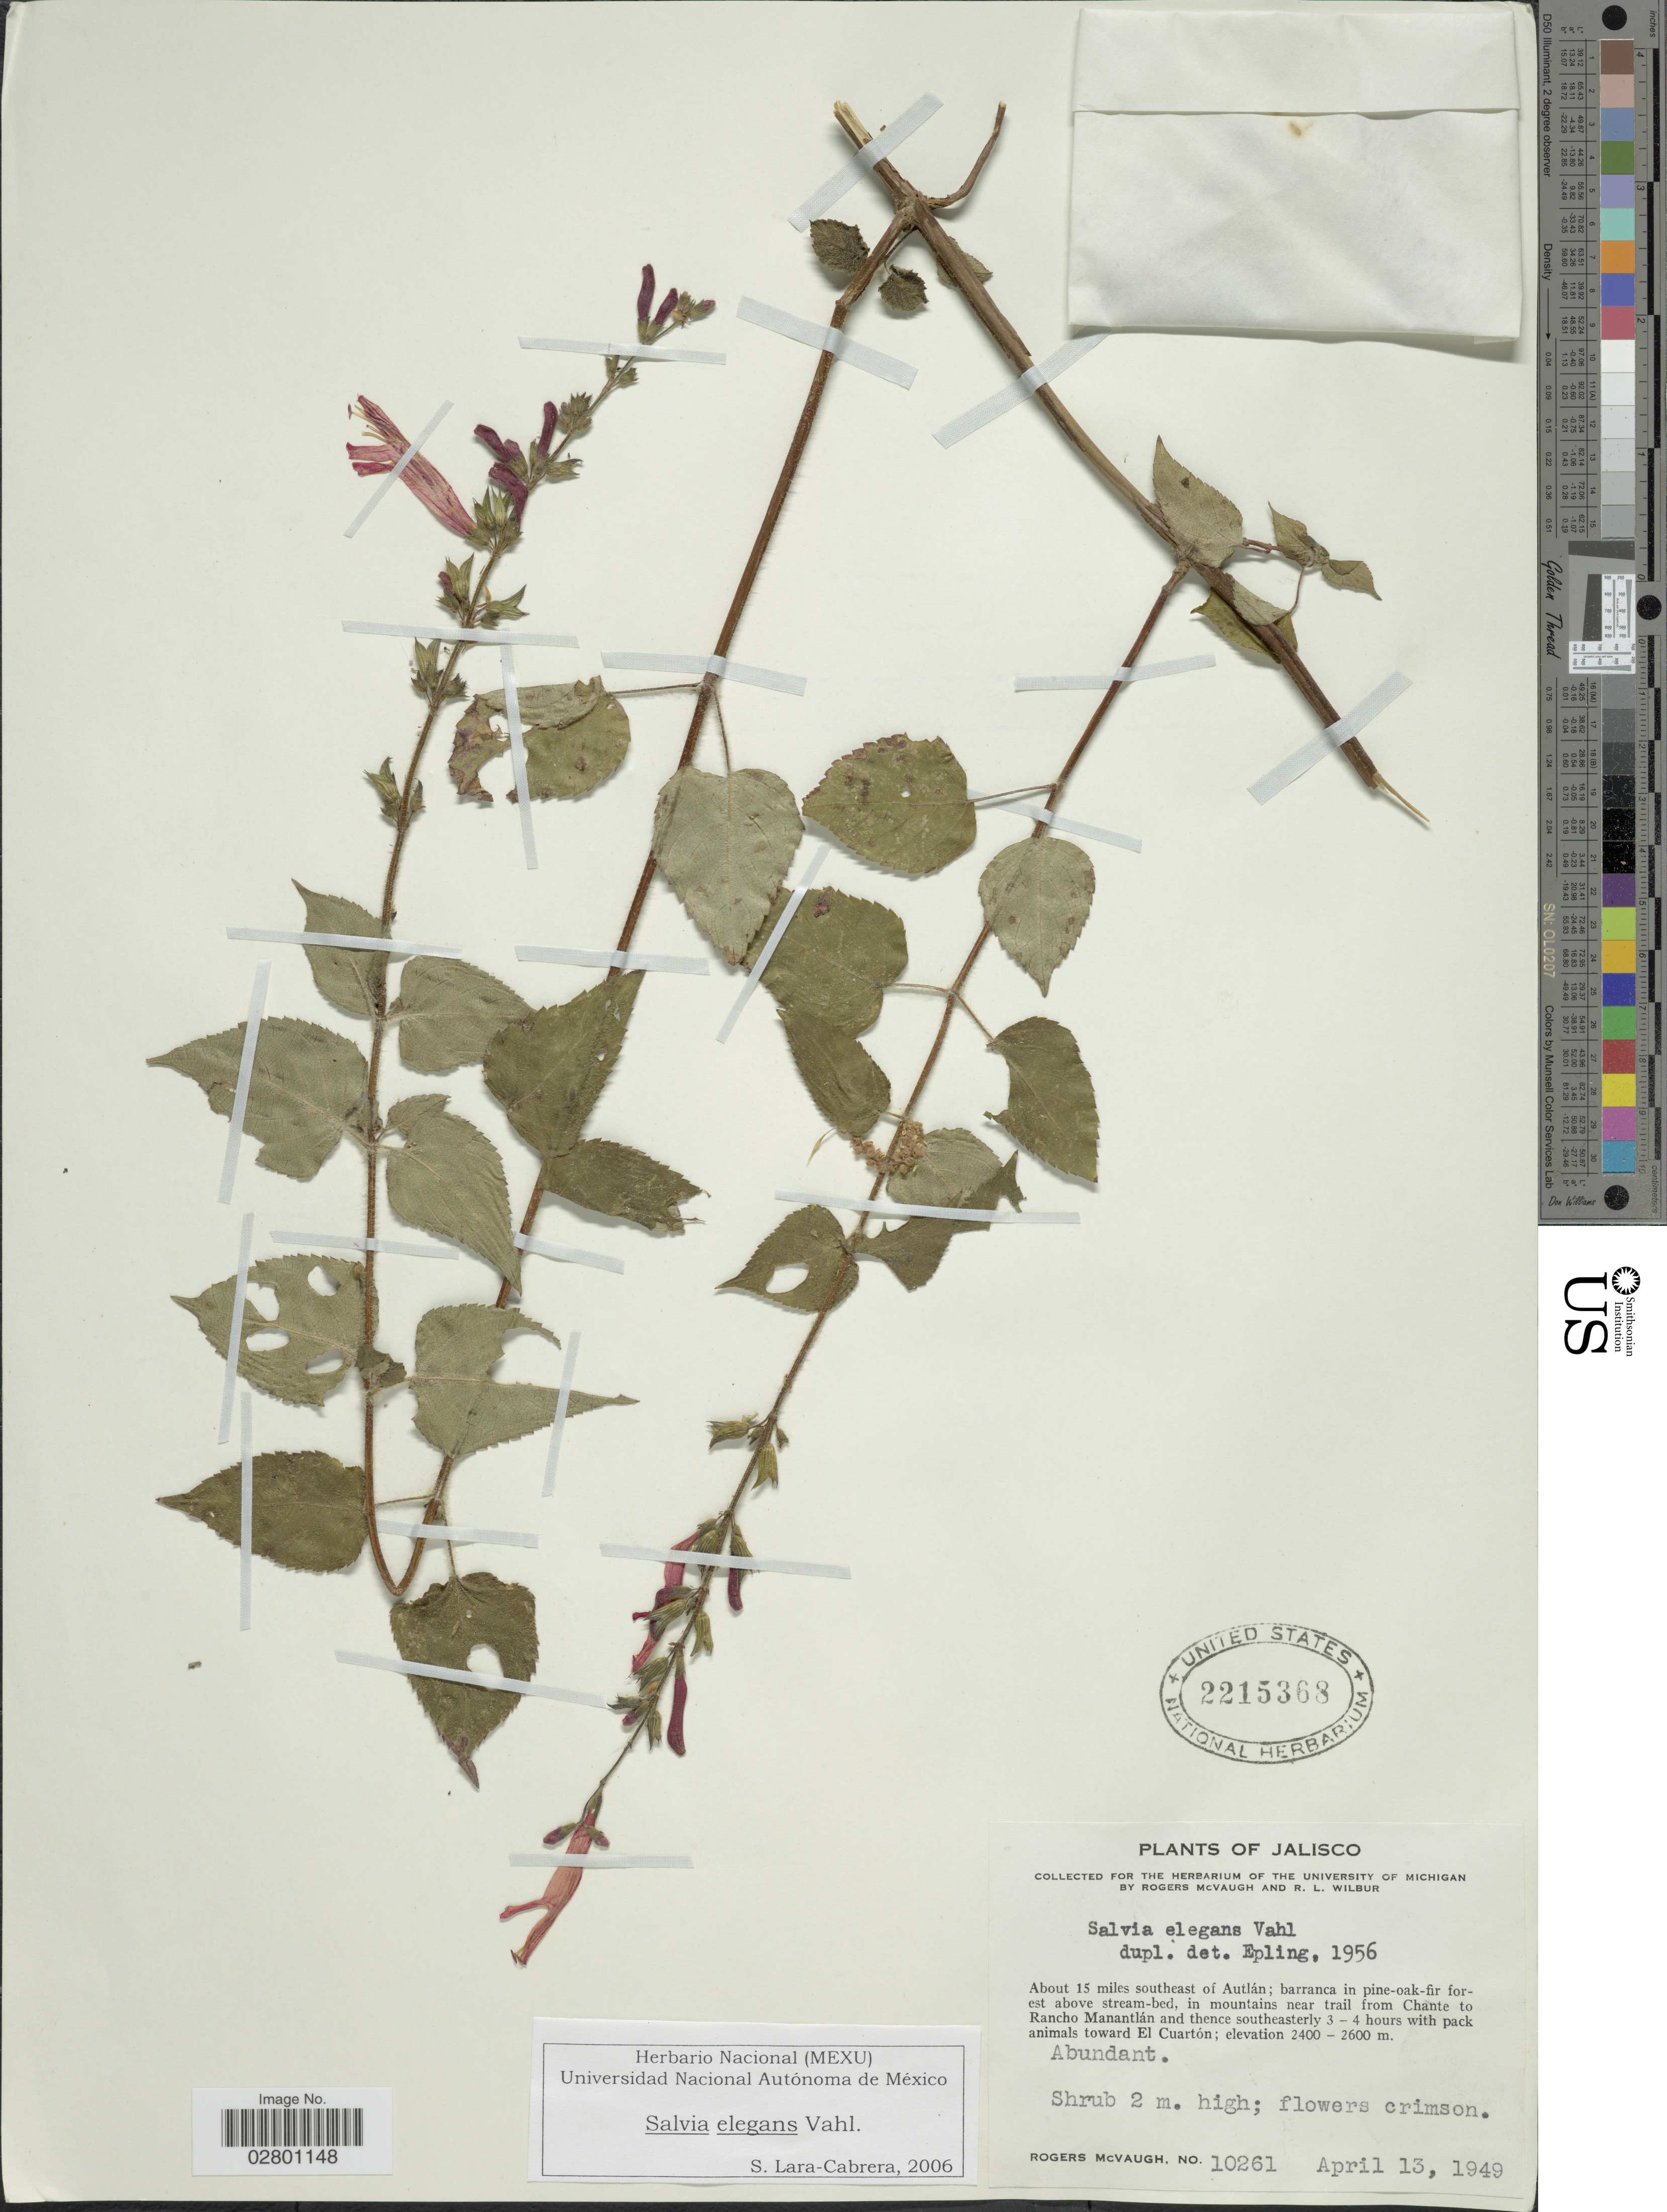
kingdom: Plantae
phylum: Tracheophyta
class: Magnoliopsida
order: Lamiales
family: Lamiaceae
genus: Salvia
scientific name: Salvia elegans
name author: Vahl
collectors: R. McVaugh & R. L. Wilbur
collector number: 10261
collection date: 1949-04-13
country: Mexico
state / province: Jalisco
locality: About 15 miles southeast of Autlán; barranca in pine-oak-fir forest above stream-bed, in mountains near trail from Chante to Rancho Manantlán and thence southeasterly 3-4 hours with pack animals toward El Cuartón.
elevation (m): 2400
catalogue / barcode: US 2215368